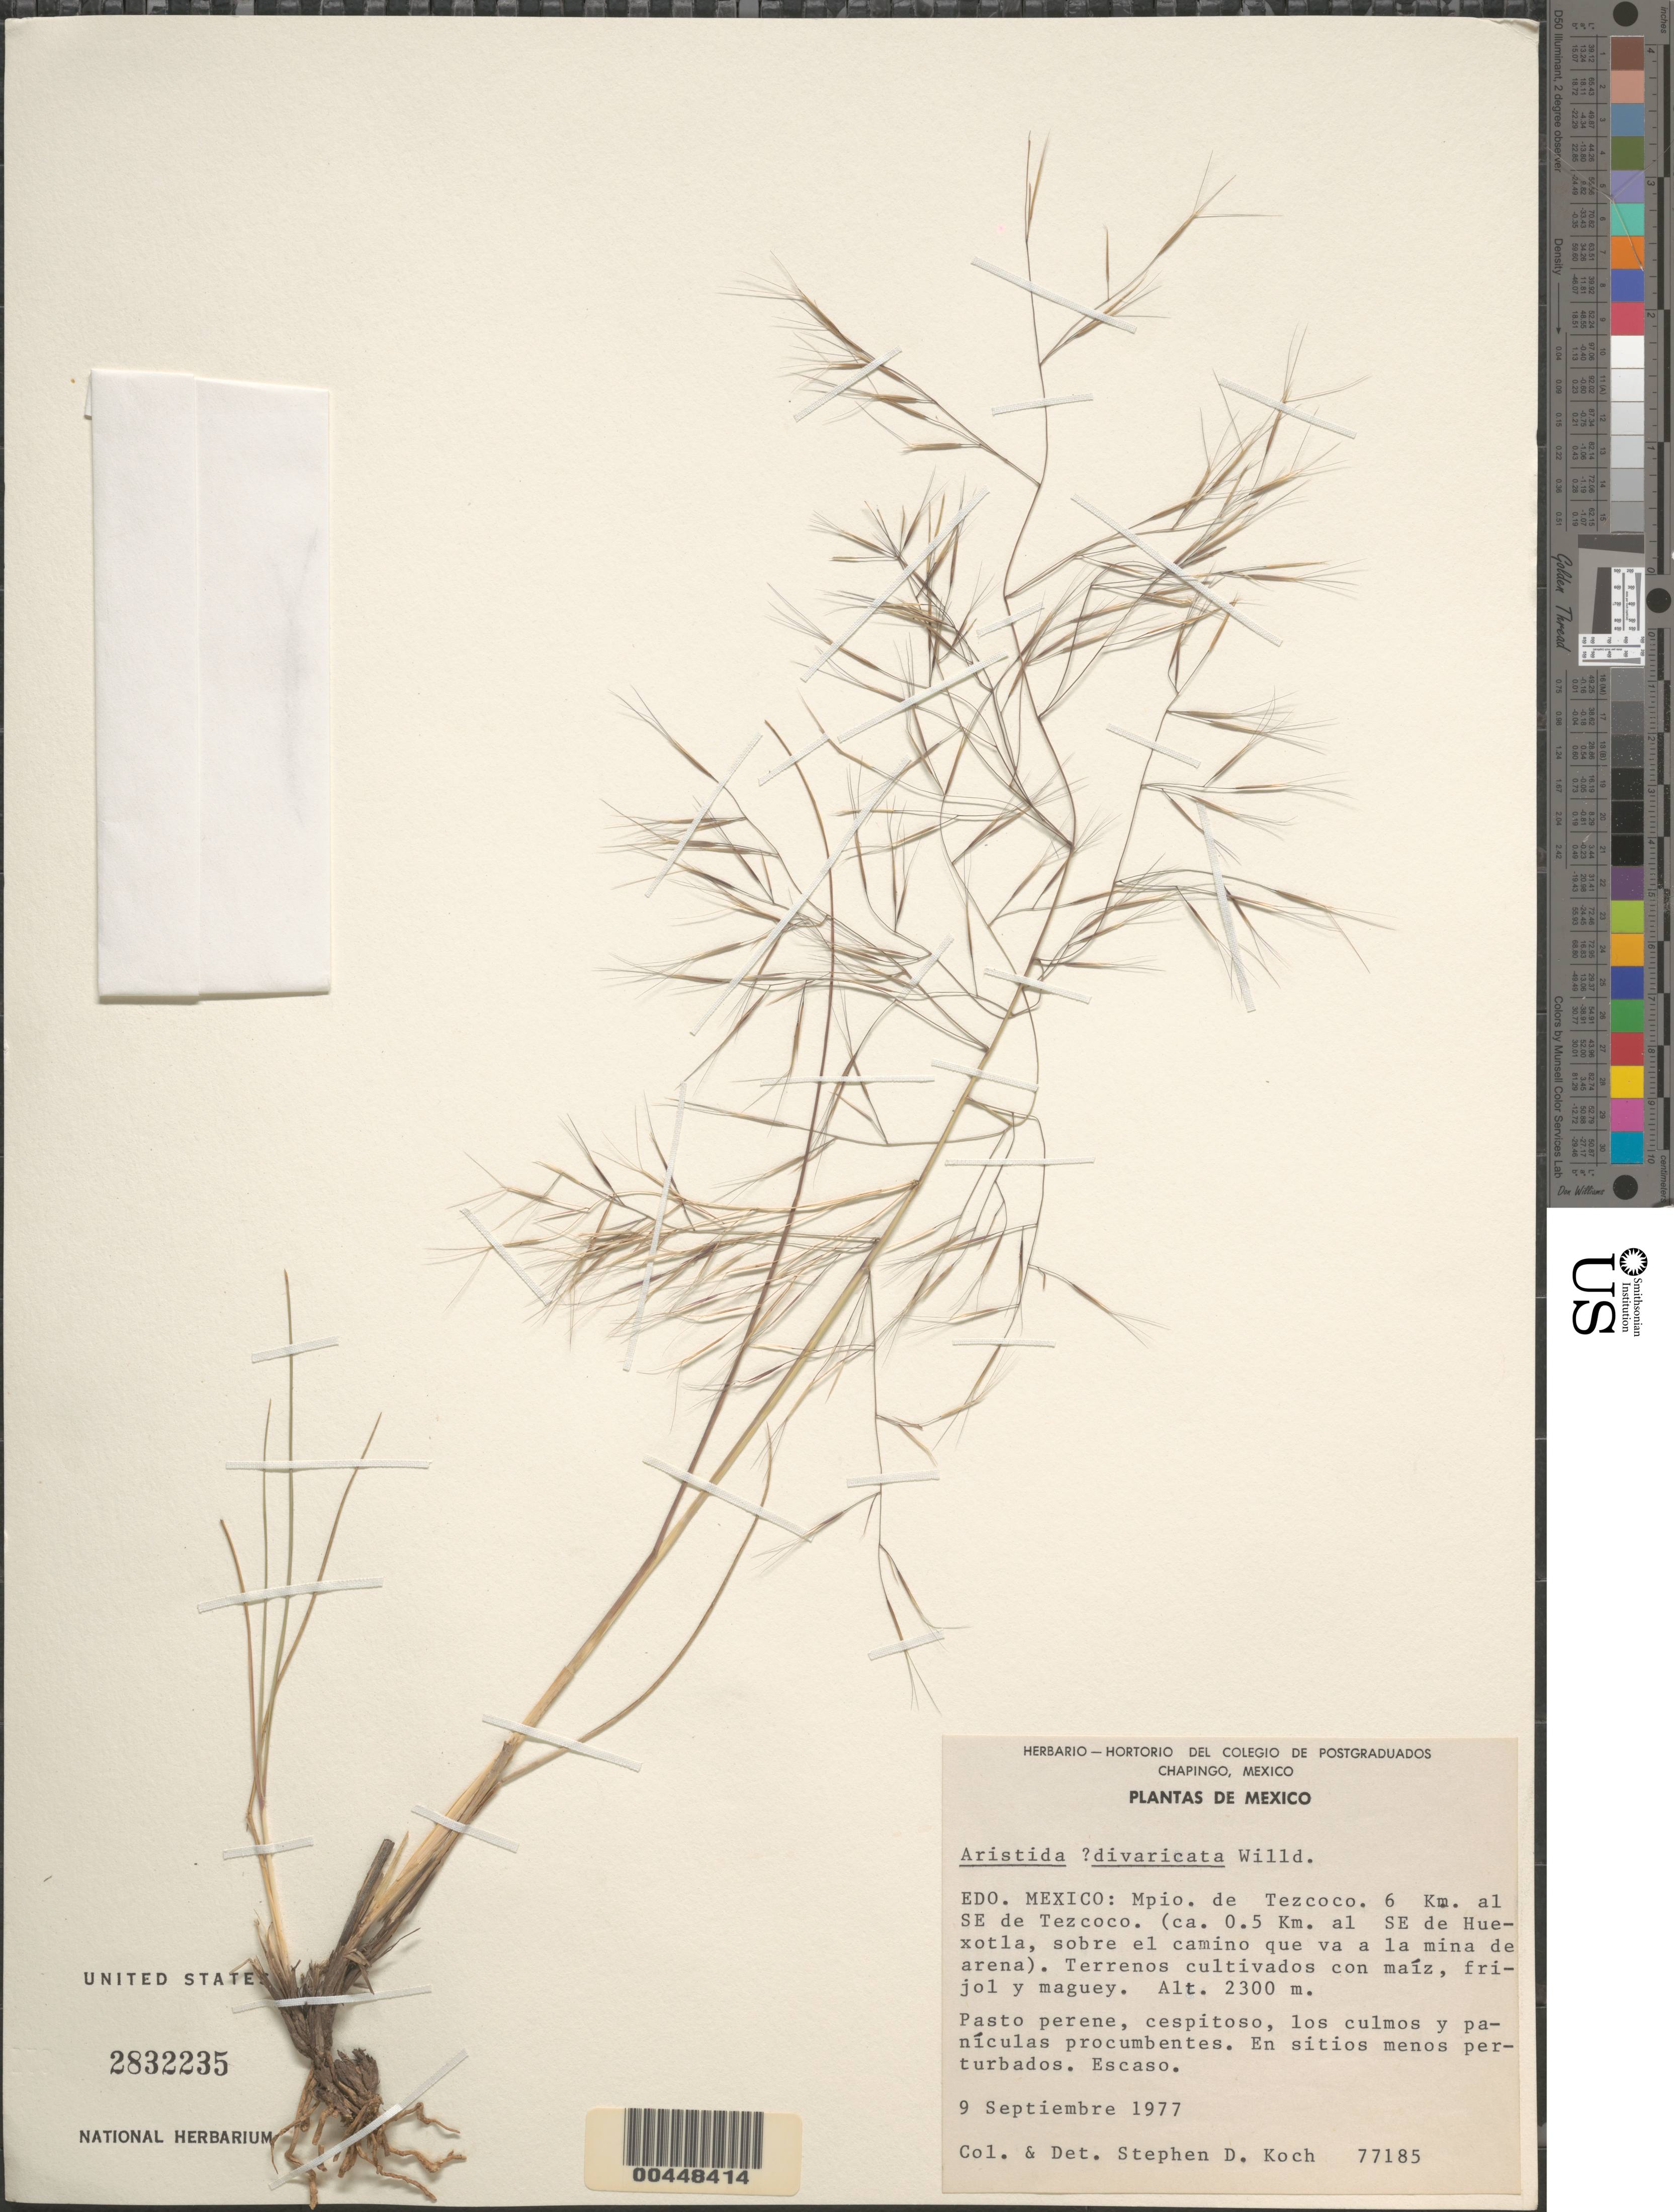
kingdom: Plantae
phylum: Tracheophyta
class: Liliopsida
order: Poales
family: Poaceae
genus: Aristida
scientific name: Aristida divaricata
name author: Humb. & Bonpl. ex Willd.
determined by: Koch, S. D.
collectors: S. D. Koch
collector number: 77185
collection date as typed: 9 Sep 1977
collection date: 1977-09-09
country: Mexico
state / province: México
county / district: Texcoco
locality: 6 km al SE de Tezcoco (ca 0.5 km al SE de Huexotla, sobre el camino que va a la Mina de Arena)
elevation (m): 2300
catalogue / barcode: US 2832235